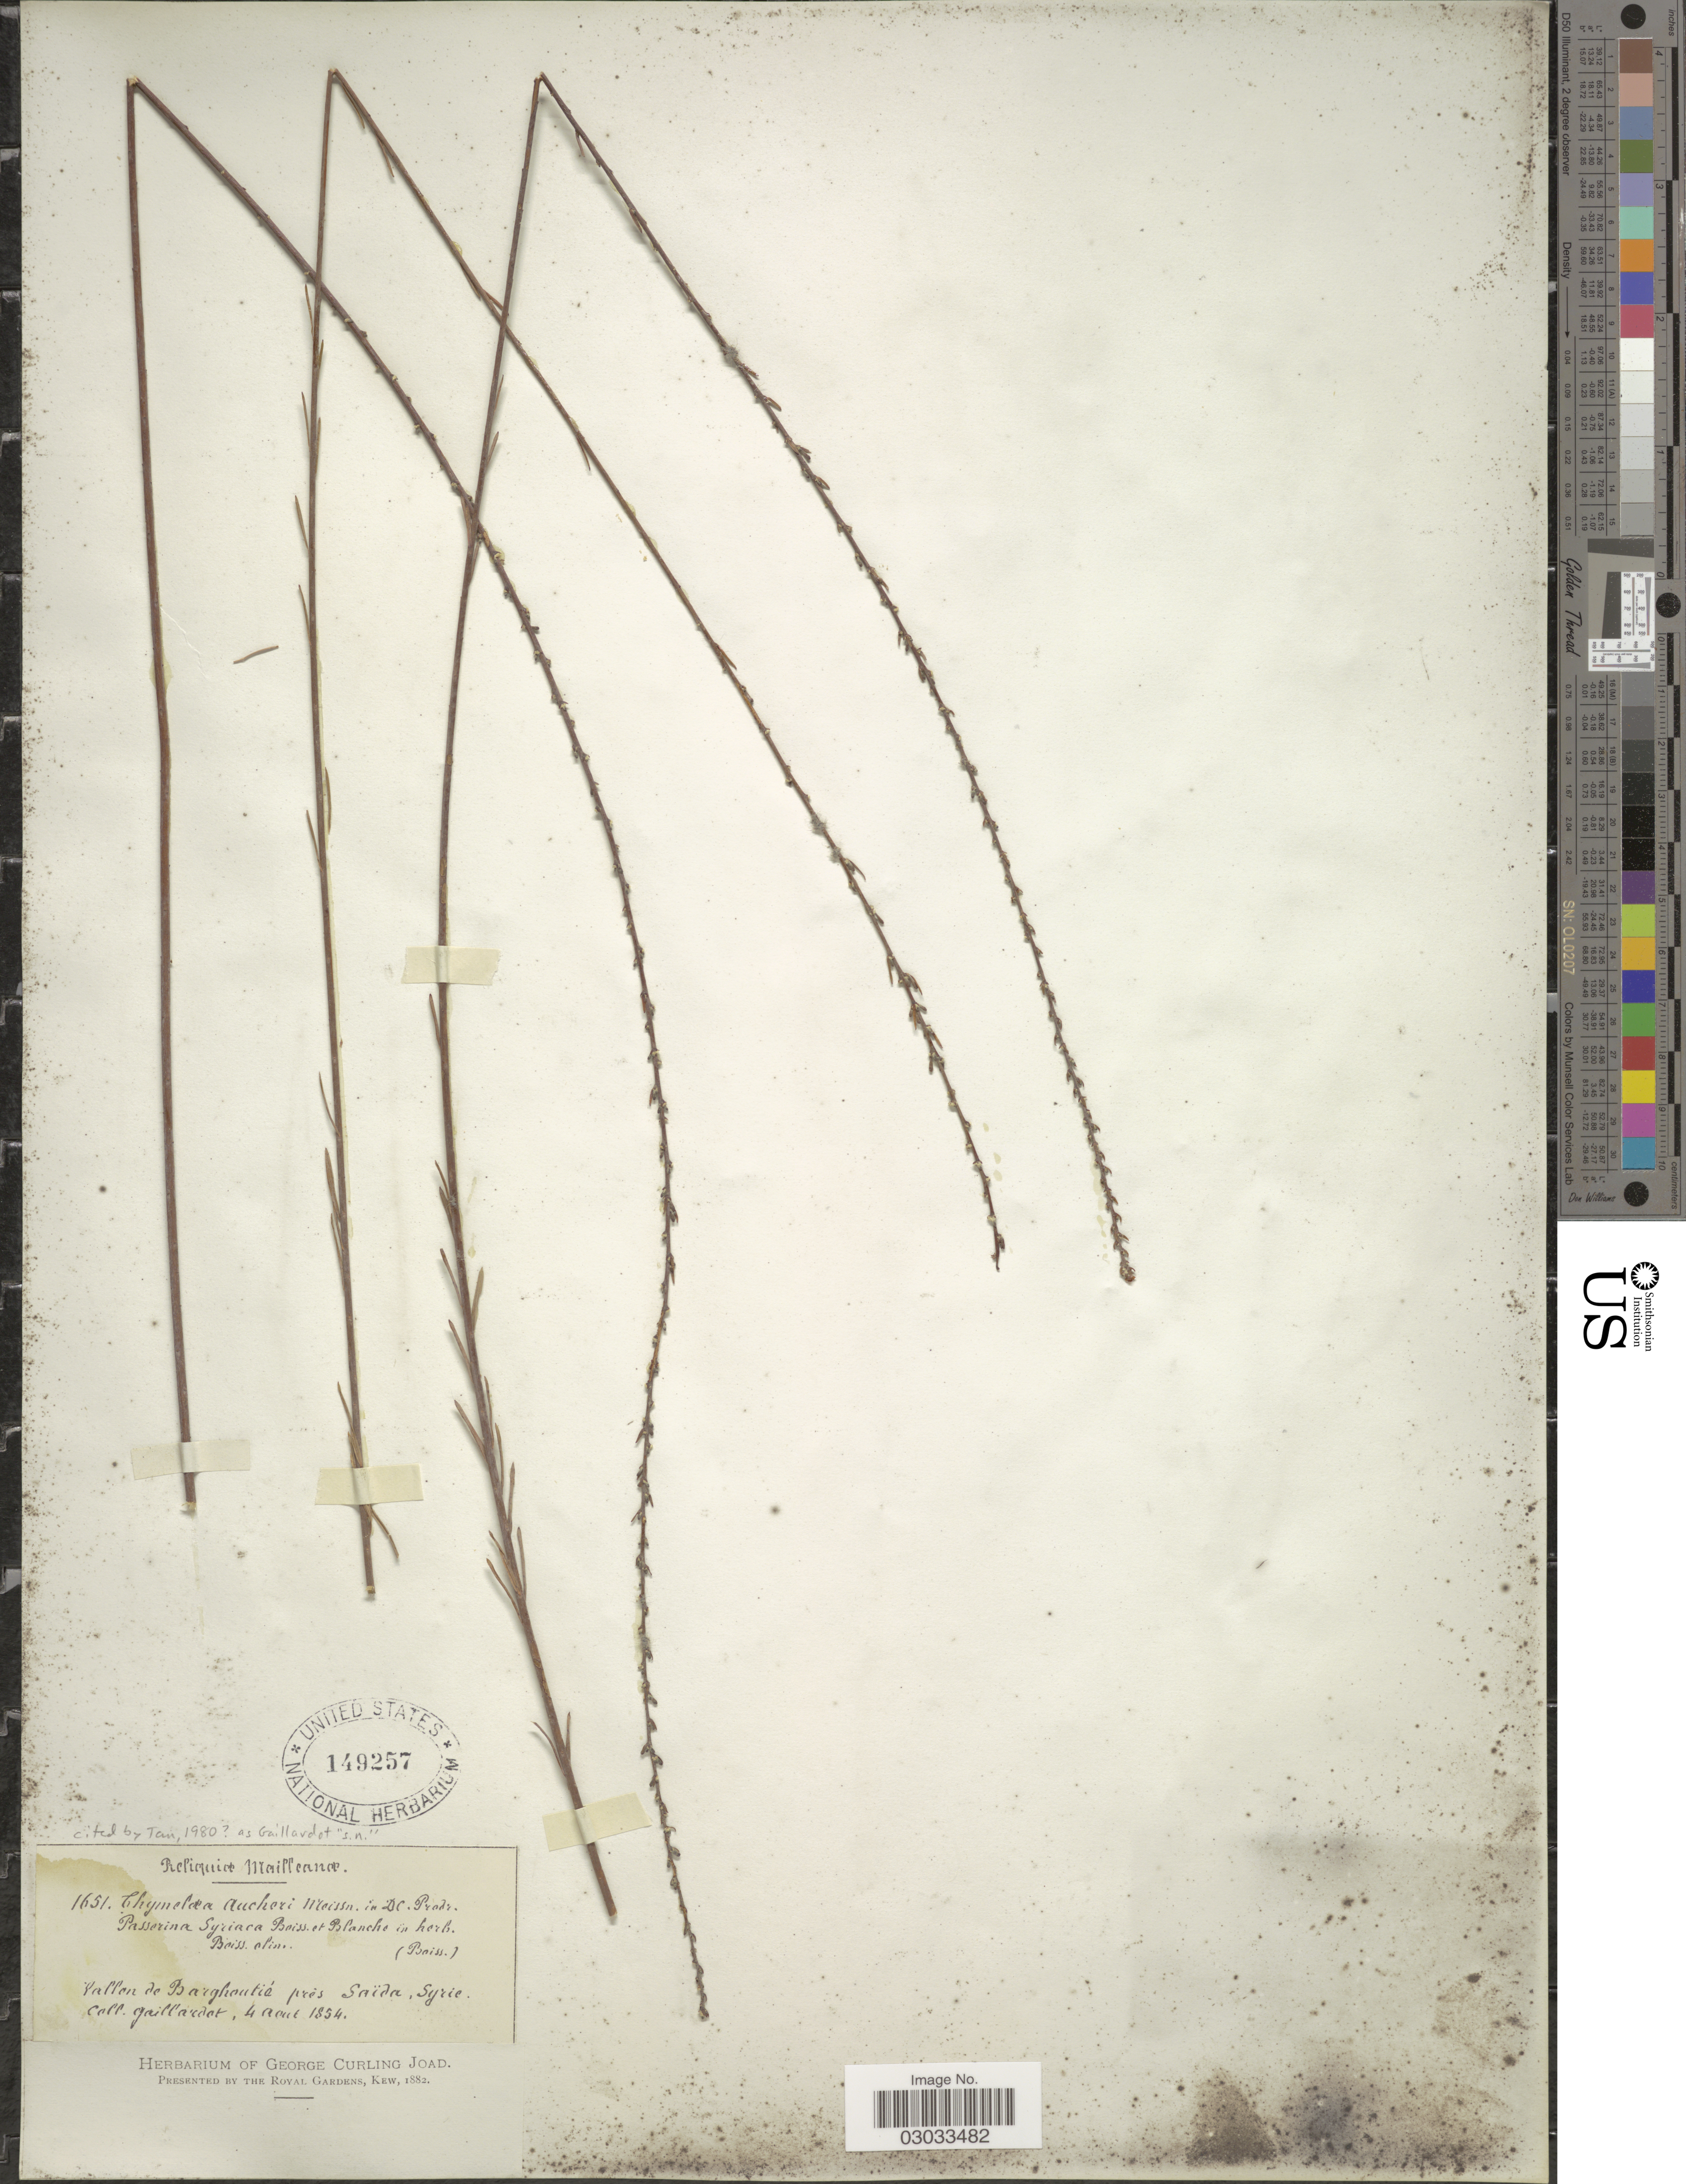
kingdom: Plantae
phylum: Tracheophyta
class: Magnoliopsida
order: Malvales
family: Thymelaeaceae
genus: Thymelaea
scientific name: Thymelaea aucheri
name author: Meisn.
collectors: Gaillardot, --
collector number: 1651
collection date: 1854-08-04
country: Syria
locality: Vallon de Barghoutiá près Saïda.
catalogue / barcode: US 149257